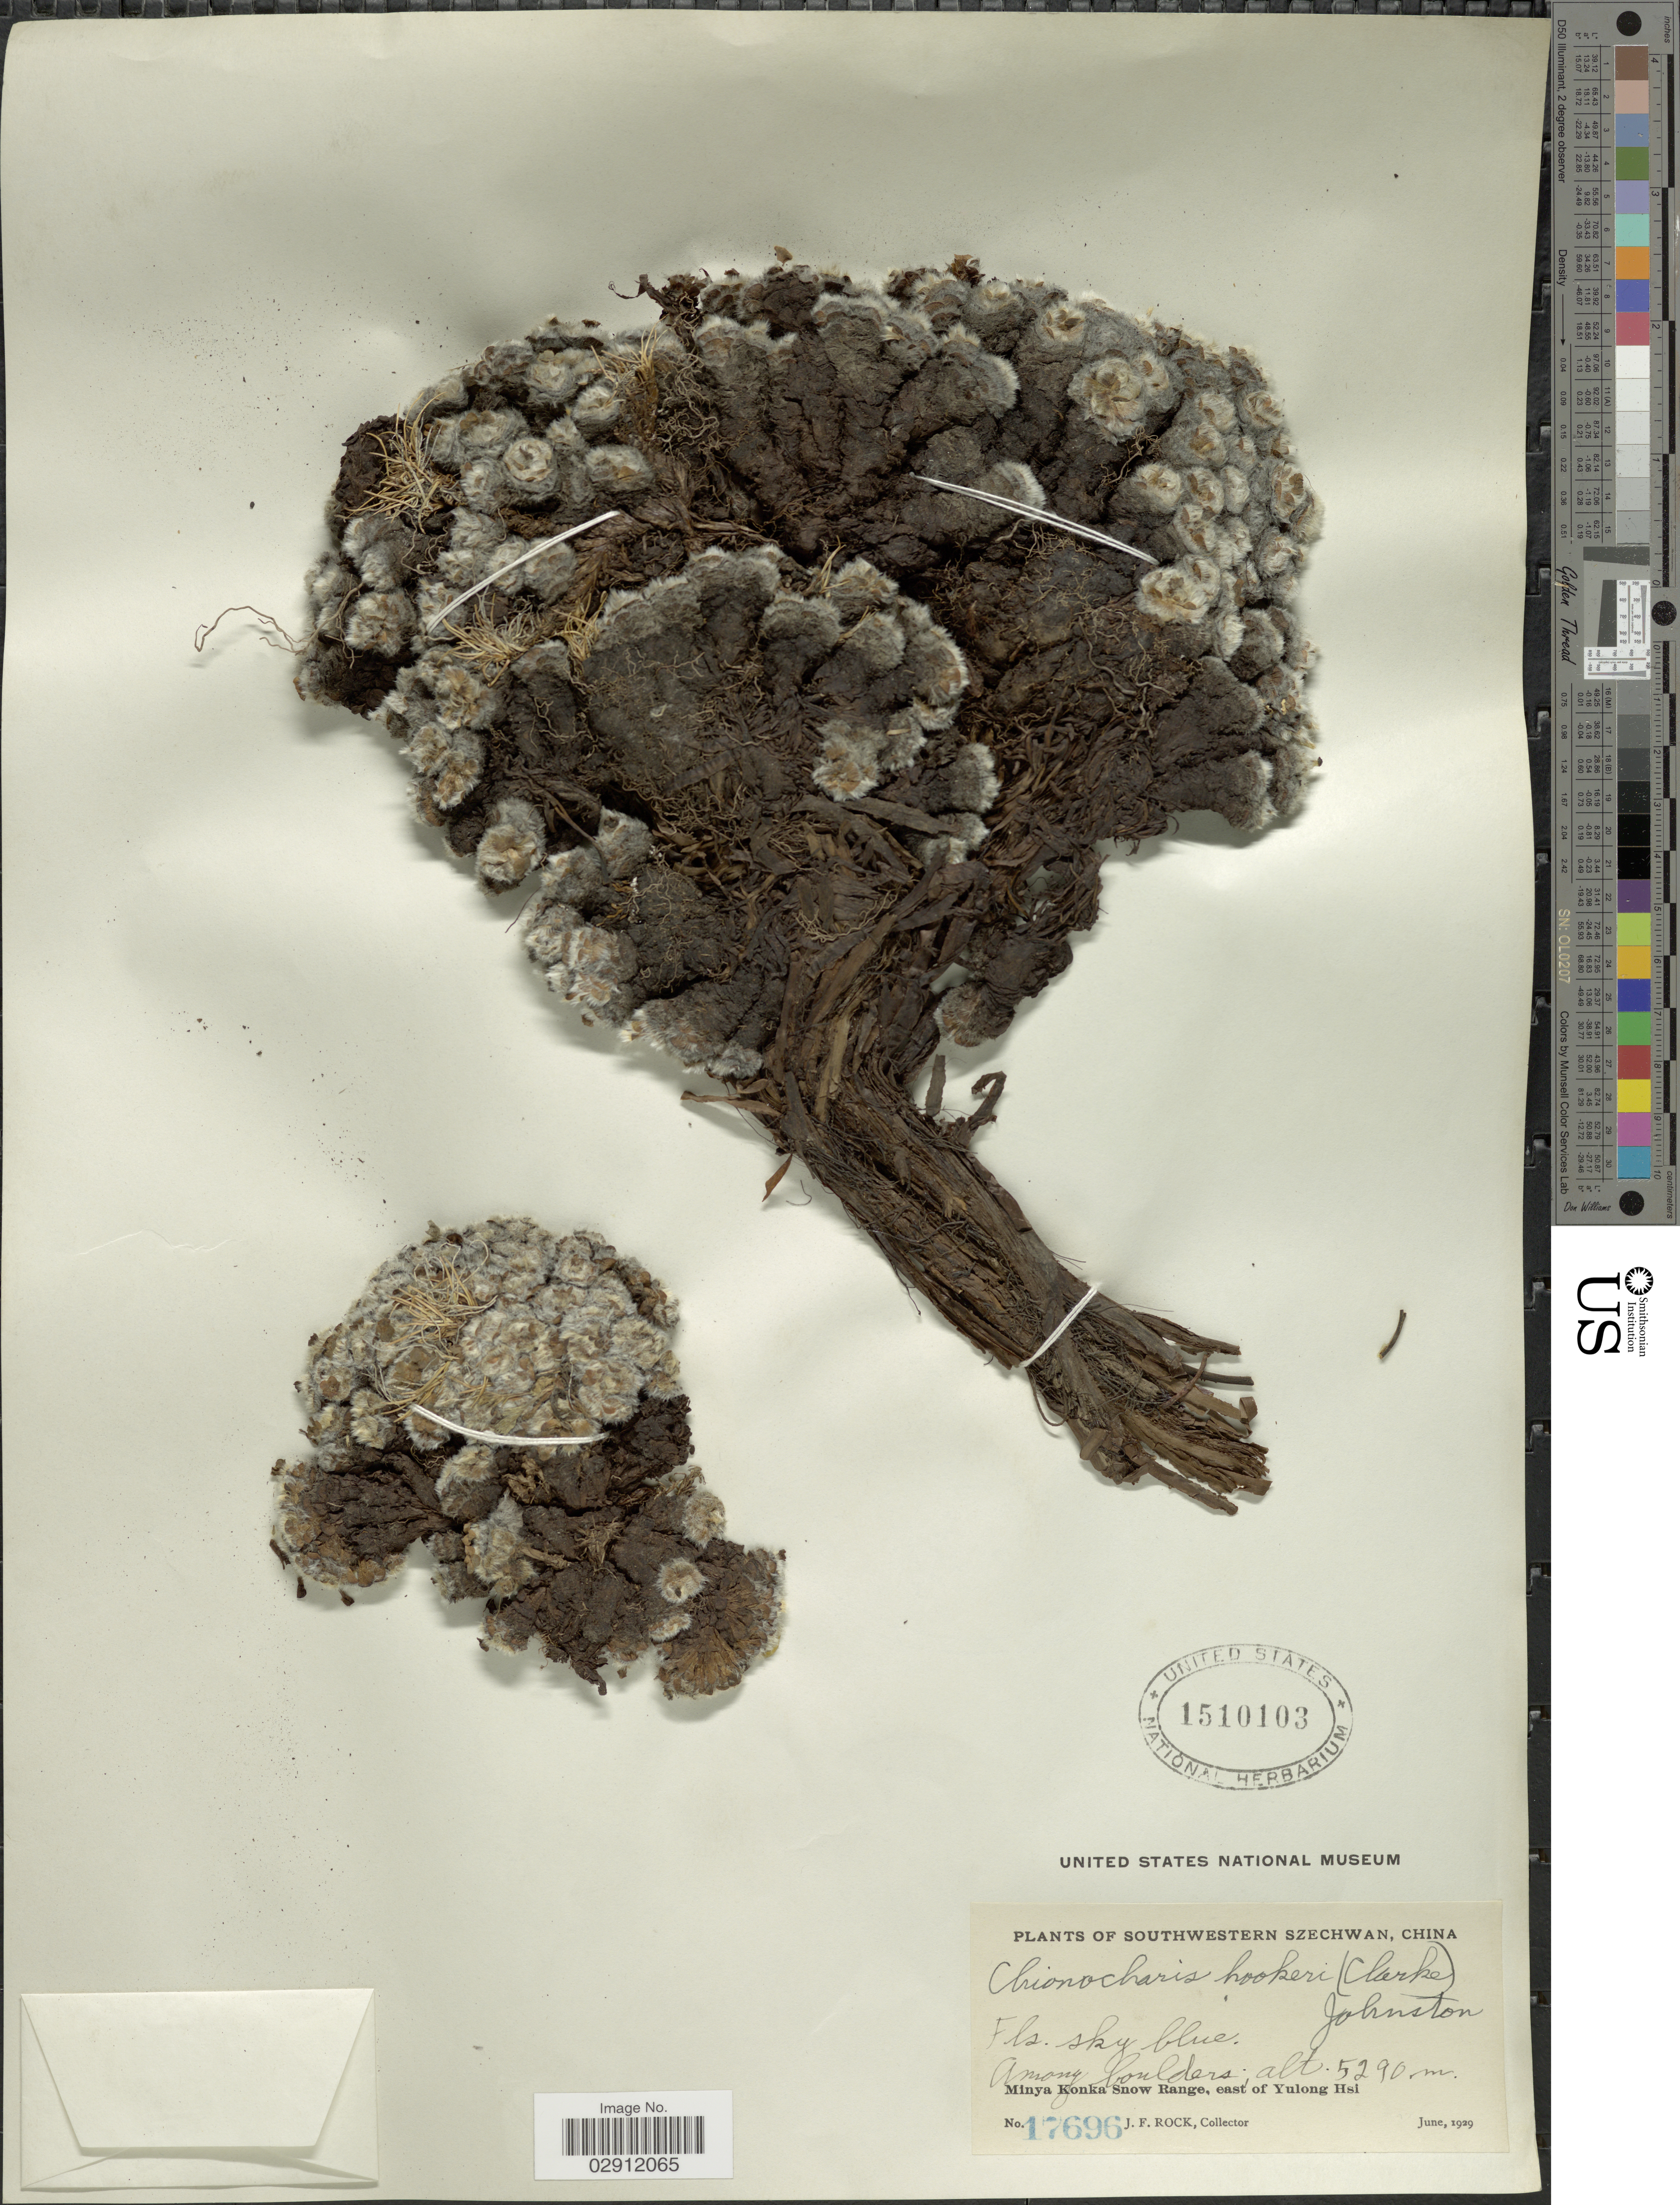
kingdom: Plantae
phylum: Tracheophyta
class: Magnoliopsida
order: Boraginales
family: Boraginaceae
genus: Chionocharis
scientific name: Chionocharis hookeri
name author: (C.B. Clarke) I.M. Johnst.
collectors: J. Rock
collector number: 17696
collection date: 1929-06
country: China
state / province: Sichuan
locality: Southwestern Szechwan. Minya Konka Snow Range, east of Yulong Hsi.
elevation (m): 5290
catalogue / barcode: US 1510103